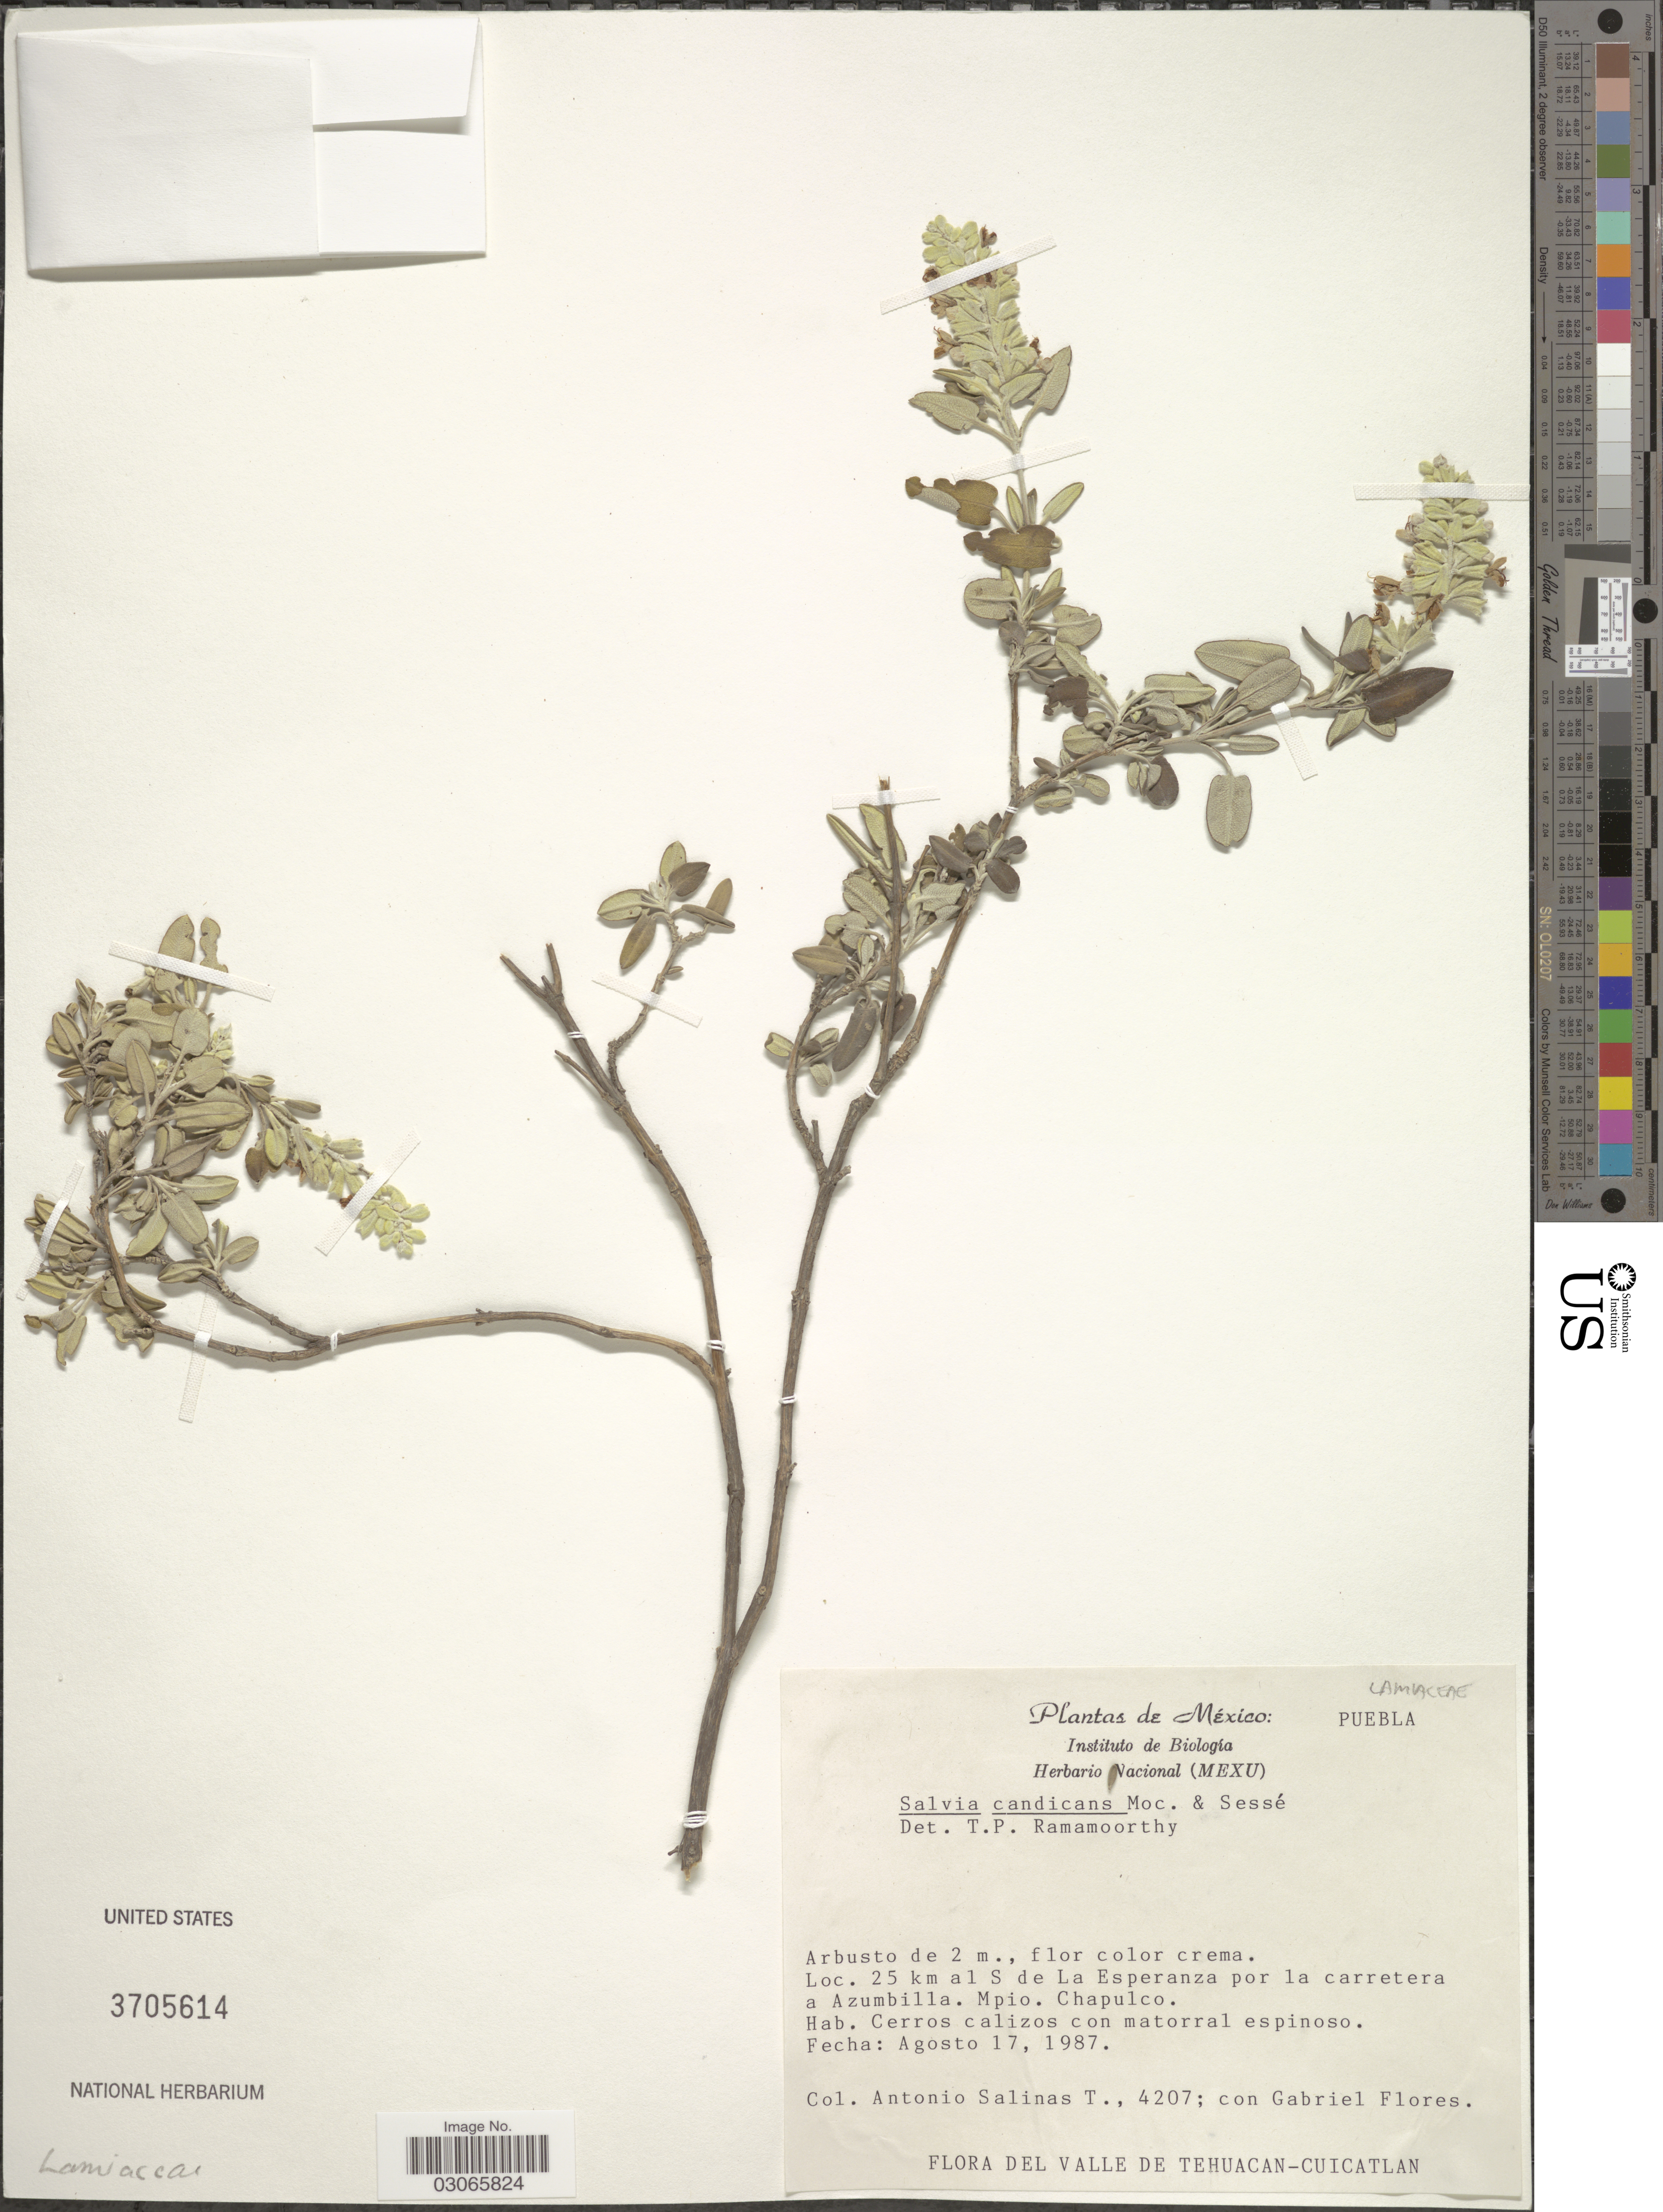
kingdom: Plantae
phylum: Tracheophyta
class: Magnoliopsida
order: Lamiales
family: Lamiaceae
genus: Salvia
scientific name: Salvia candicans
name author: M. Martens & Galeotti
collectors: A. Salinas T. & G. Flores F.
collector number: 4207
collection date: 1987-08-17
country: Mexico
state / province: Puebla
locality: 25 km al S de la Esperanza por la carretera a Azumbilla. Mpio. Chapulco. Valle de Tehuacan-Cuicatlan.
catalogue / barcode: US 3705614